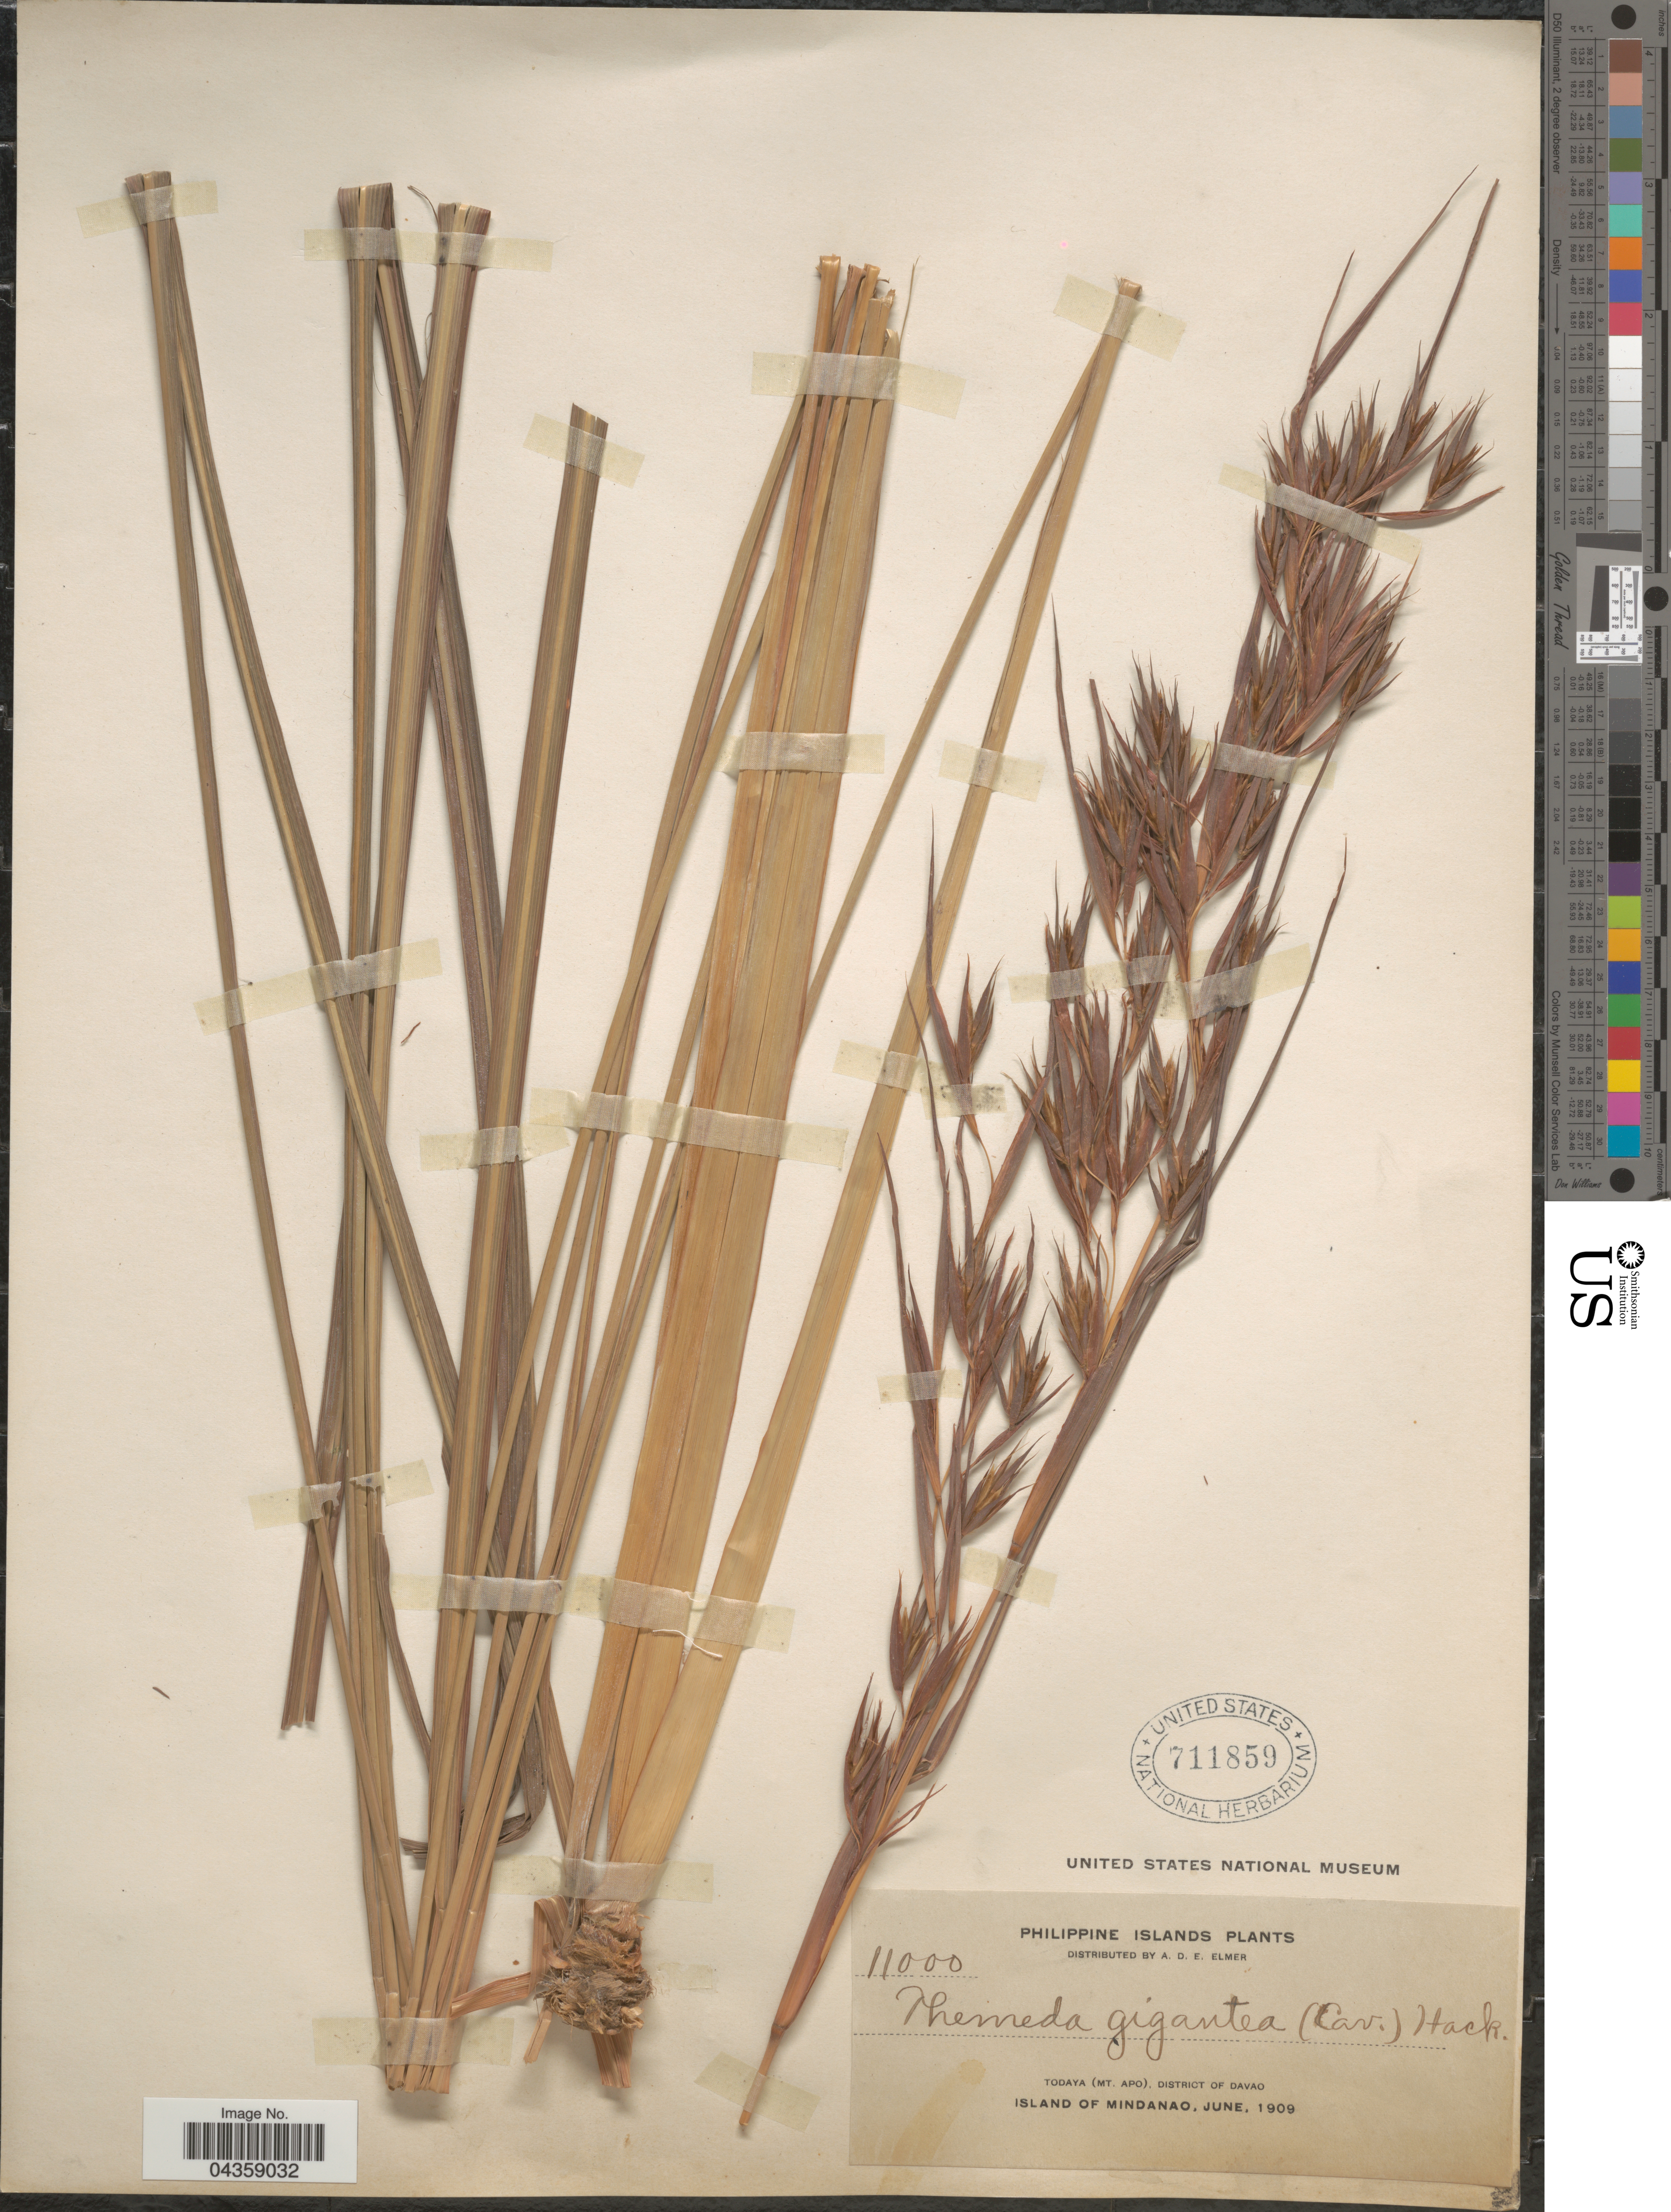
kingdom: Plantae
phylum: Tracheophyta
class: Liliopsida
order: Poales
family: Poaceae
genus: Themeda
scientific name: Themeda gigantea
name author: Hack.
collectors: A. D. E. Elmer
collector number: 11000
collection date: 1909-06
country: Philippines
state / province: Davao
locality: Philippine Islands. Todaya (Mt. Apo), District of Davao.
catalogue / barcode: US 711859